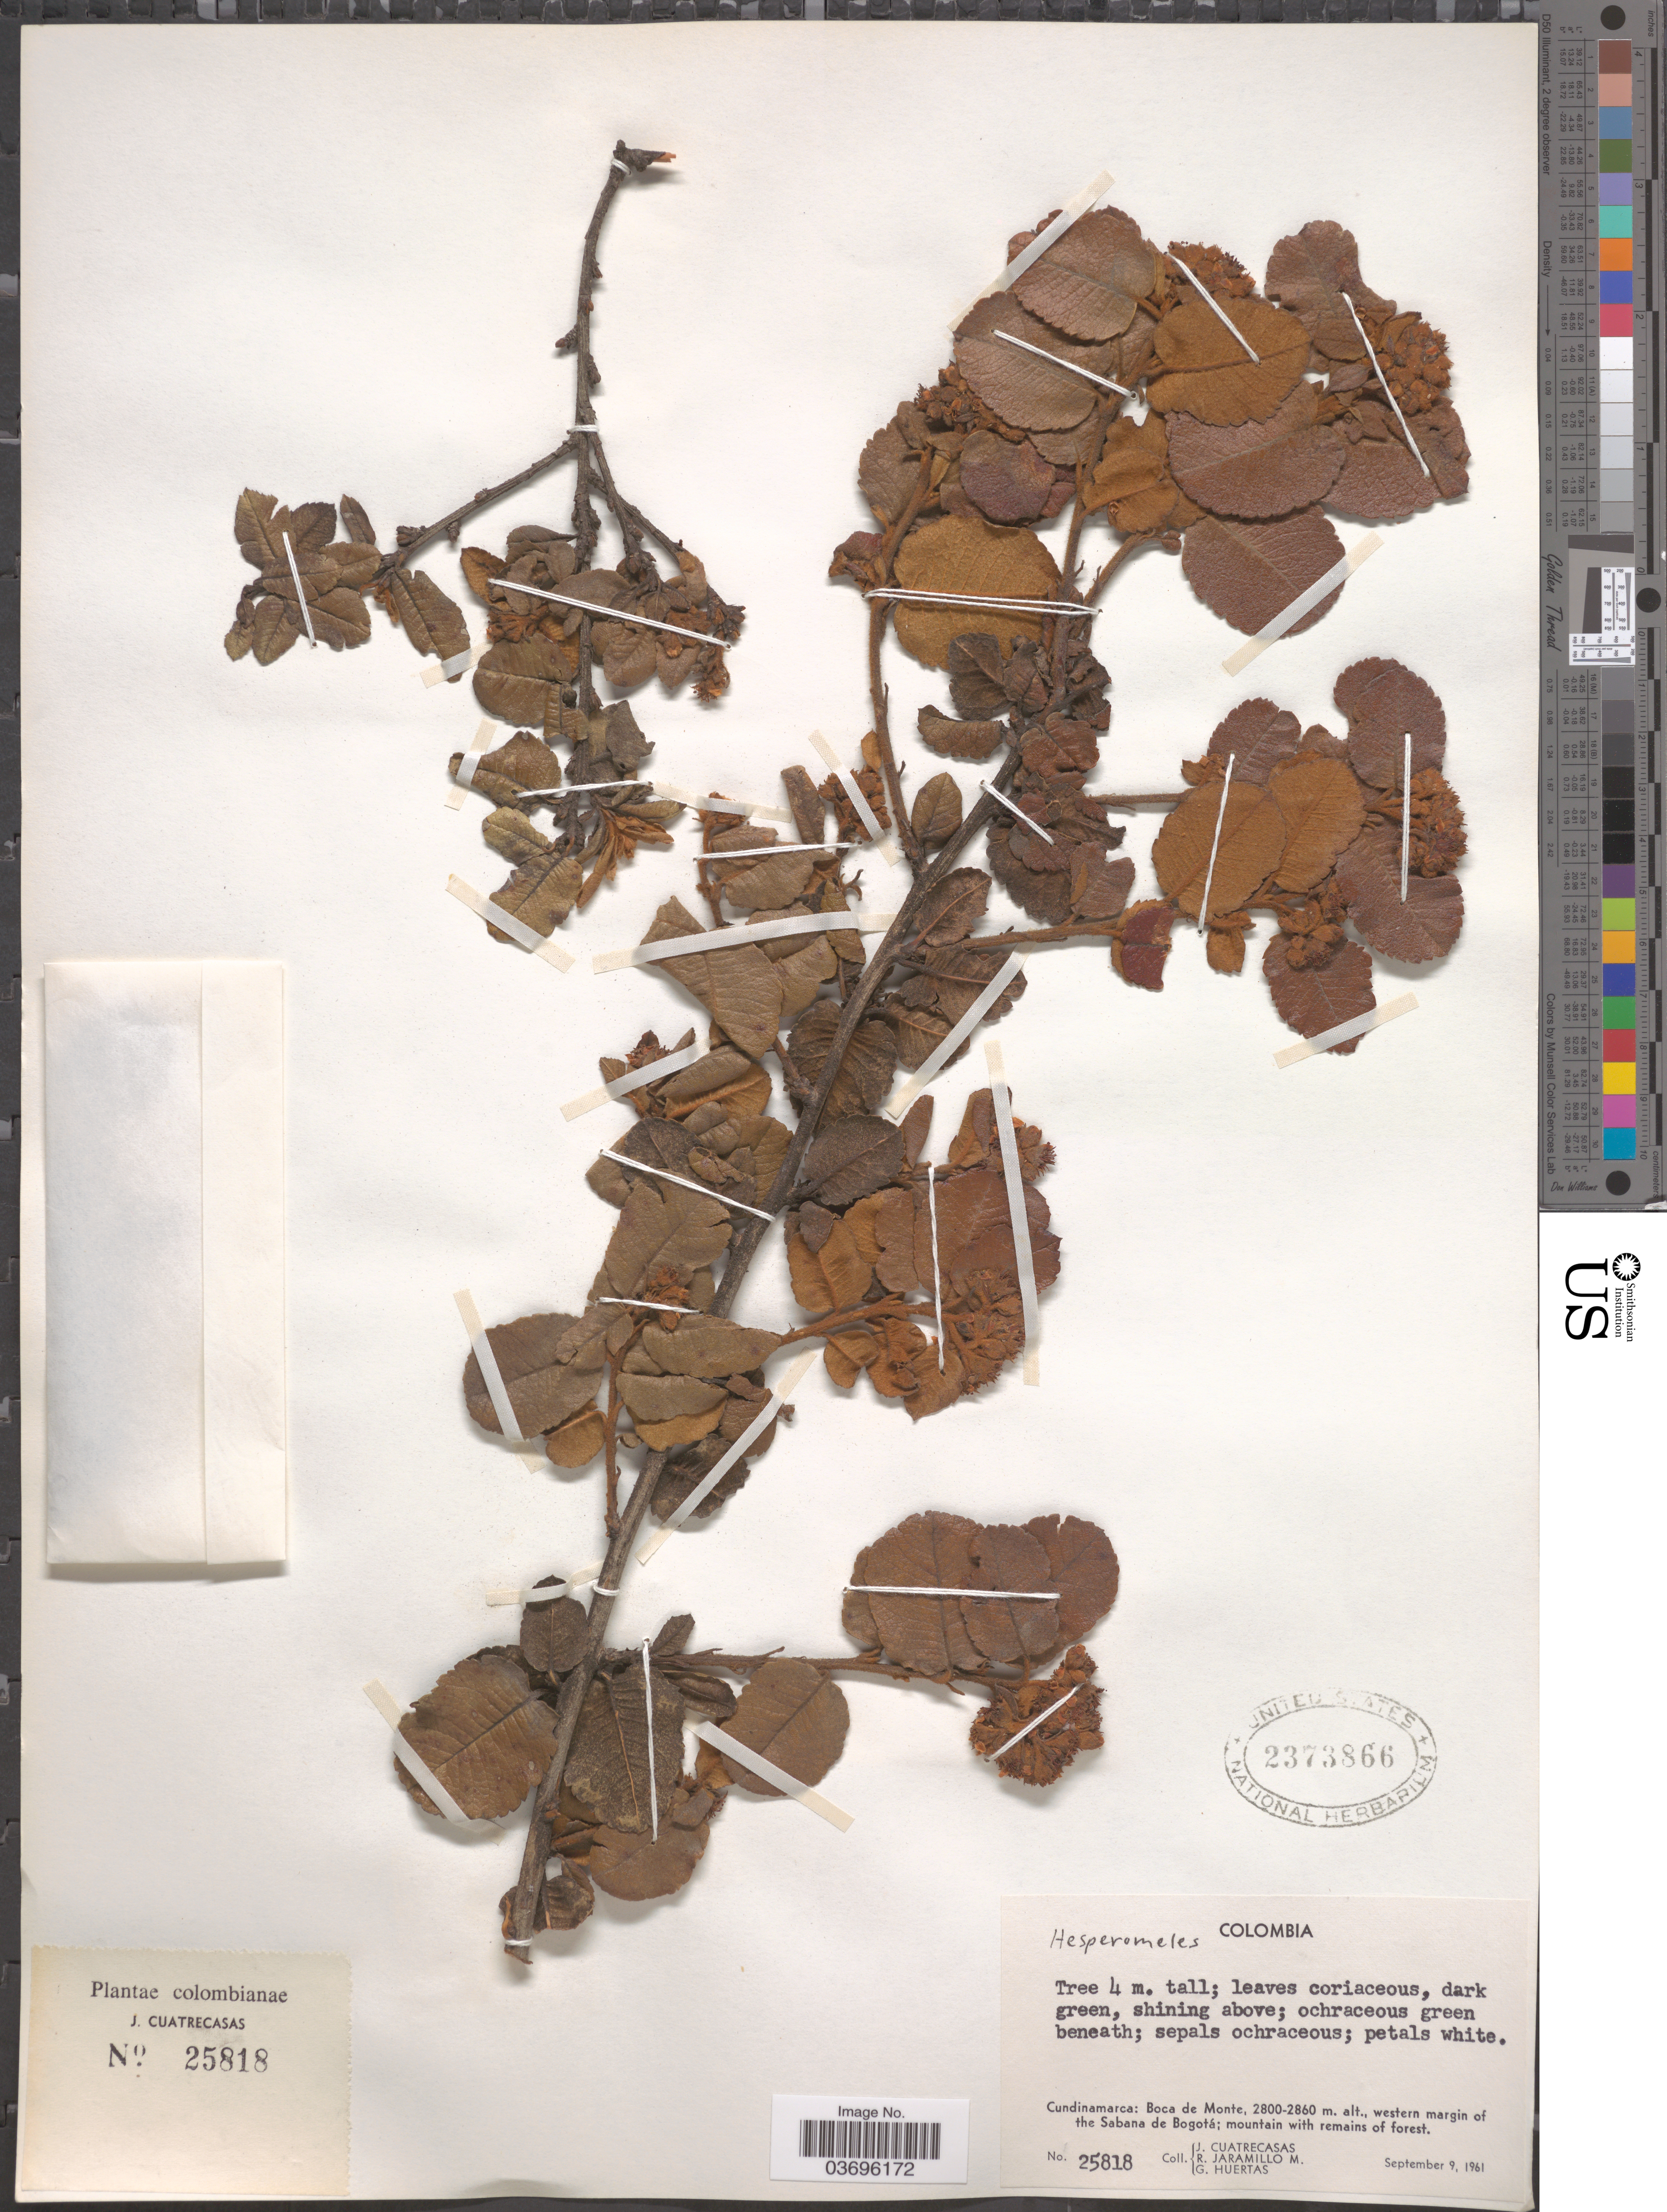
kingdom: Plantae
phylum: Tracheophyta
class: Magnoliopsida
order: Rosales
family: Rosaceae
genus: Hesperomeles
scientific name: Hesperomeles sp.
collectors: J. Cuatrecasas, R. Jaramillo M. & G. Huertas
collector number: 25818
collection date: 1961-09-09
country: Colombia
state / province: Cundinamarca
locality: Boca de Monte, western margin of the Sabana de Bogotá.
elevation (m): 2800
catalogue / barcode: US 2373866